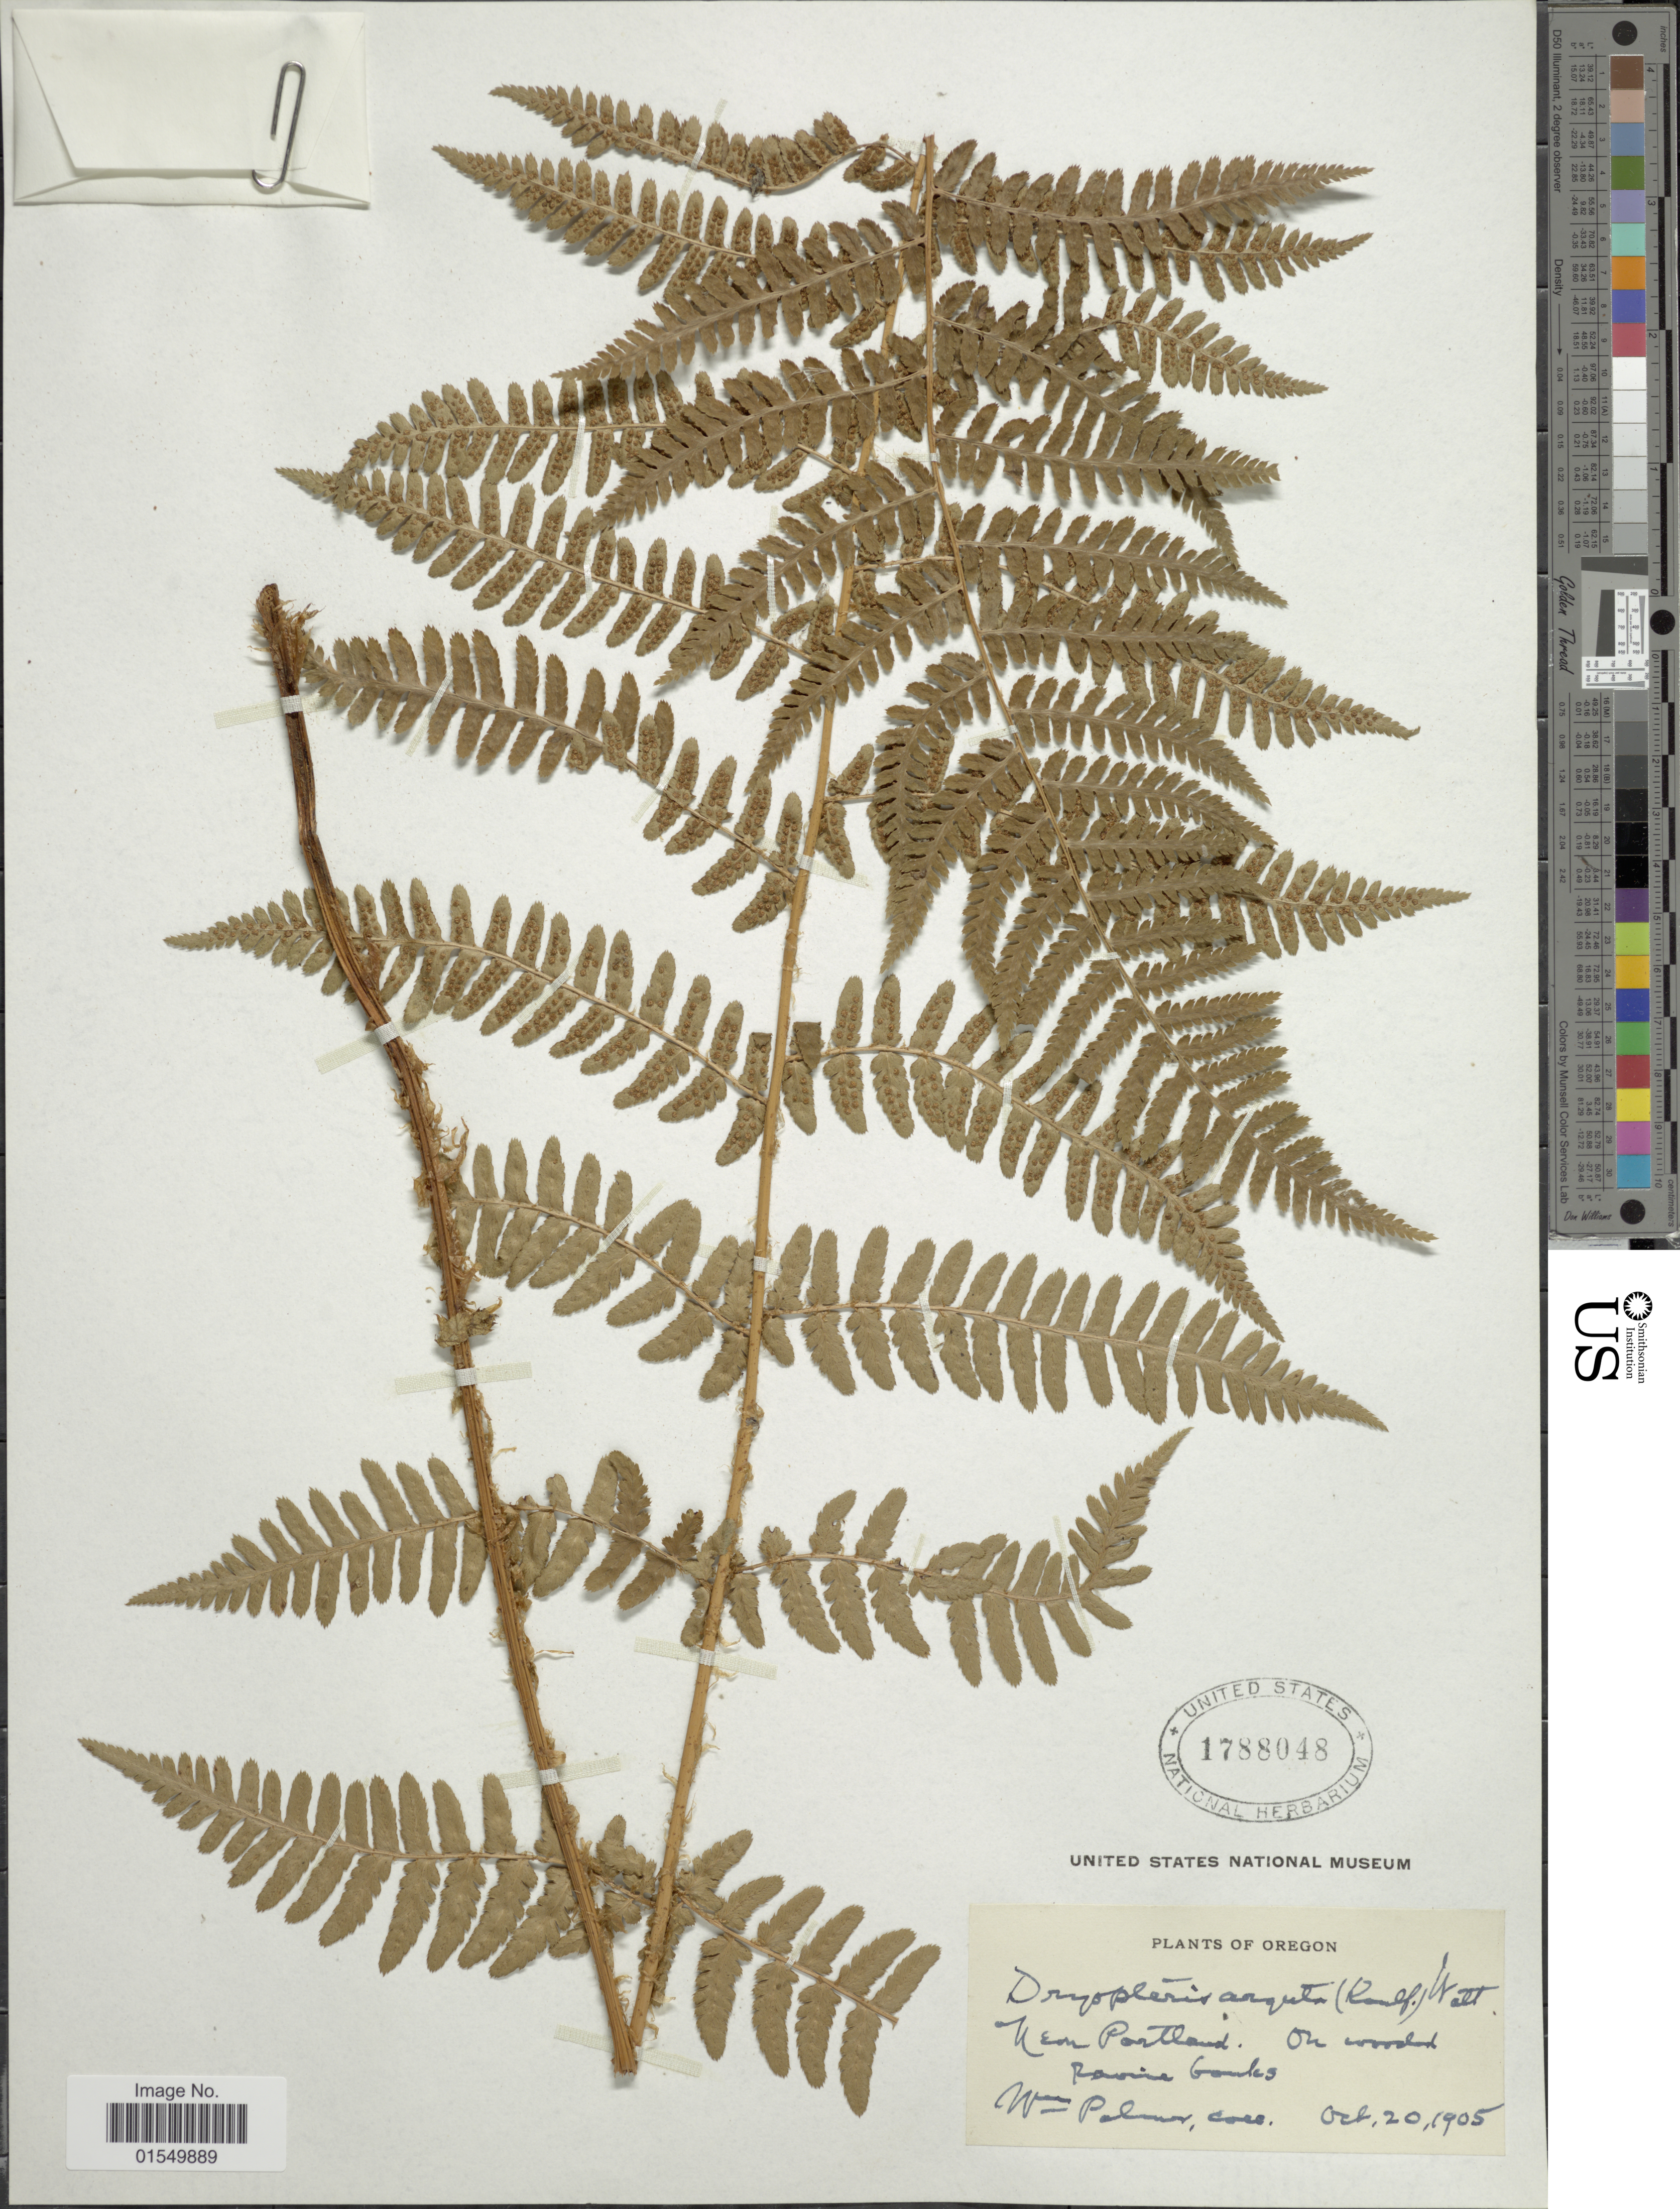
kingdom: Plantae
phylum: Tracheophyta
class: Polypodiopsida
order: Polypodiales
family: Dryopteridaceae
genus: Dryopteris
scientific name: Dryopteris arguta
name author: (Kaulf.) Maxon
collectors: W. Palmer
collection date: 1905-10-20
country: United States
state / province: Oregon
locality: Near Portland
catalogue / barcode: US 1788048